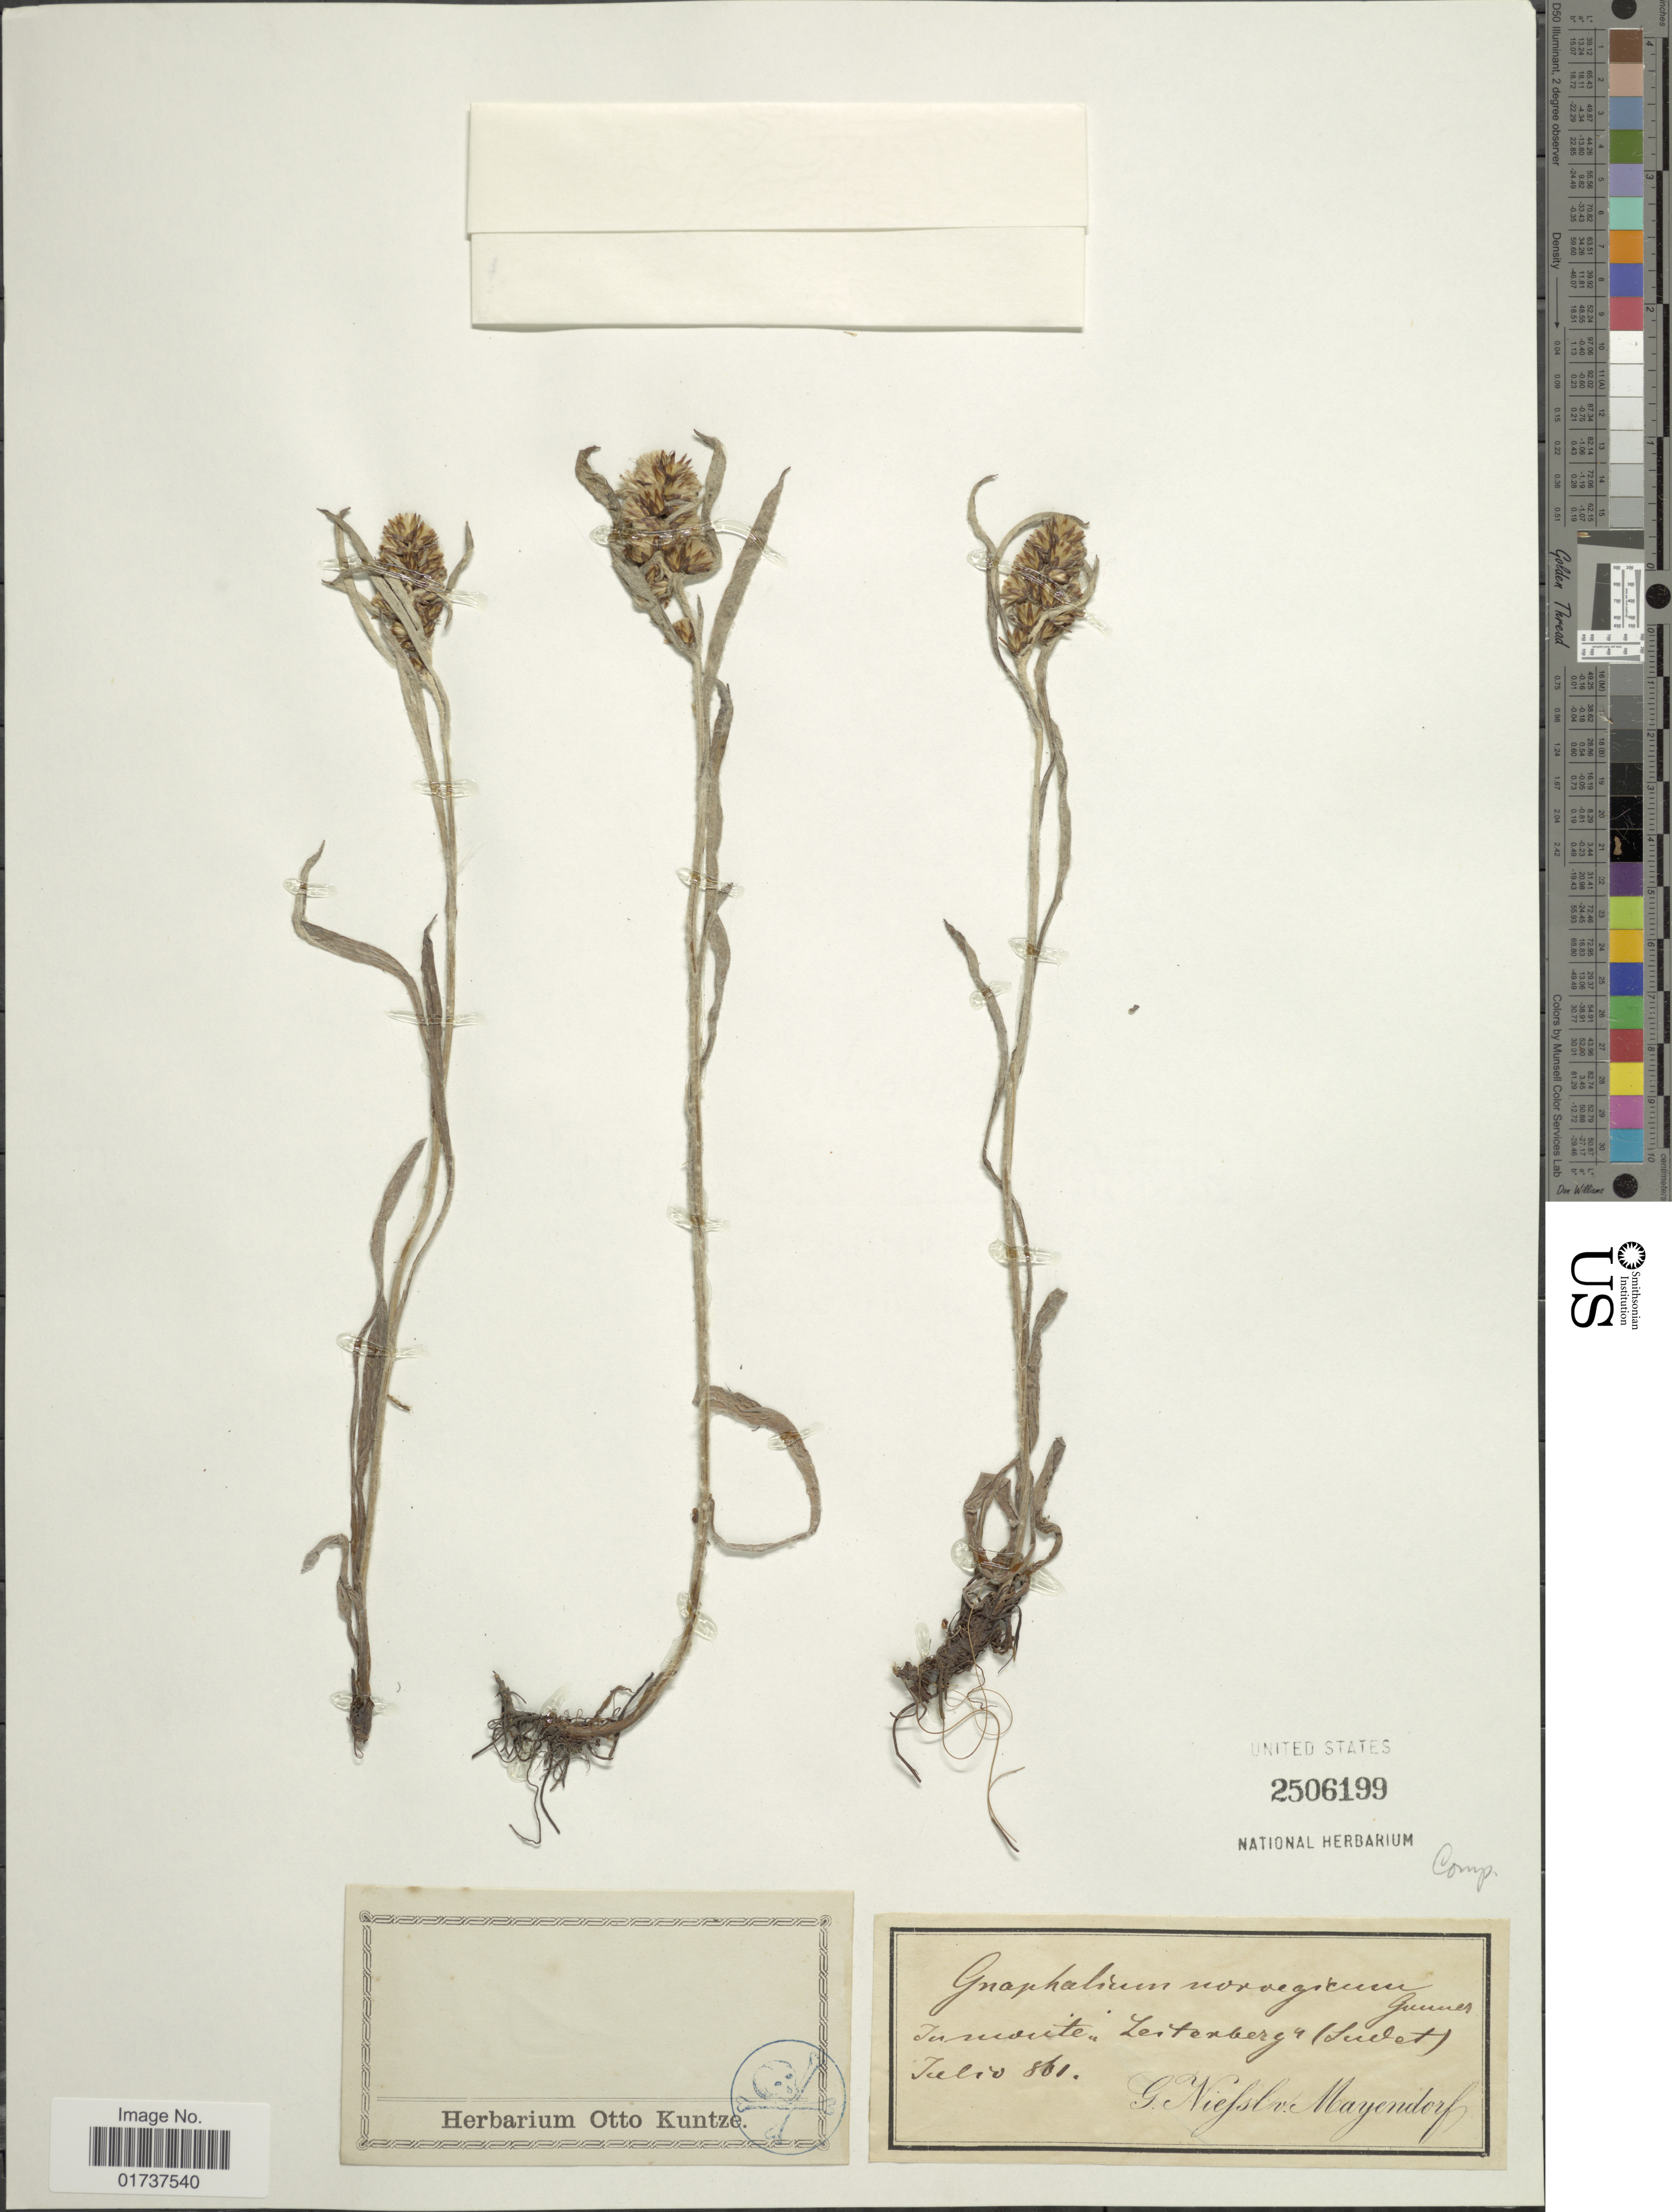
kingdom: Plantae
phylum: Tracheophyta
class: Magnoliopsida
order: Asterales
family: Asteraceae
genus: Gnaphalium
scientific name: Gnaphalium norvegicum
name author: Gunnerus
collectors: G. Mayendorf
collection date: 1801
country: Germany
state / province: Nordrhein-Westfalen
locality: Turnoute Zeitenberg (sudett), Tielio [interpreted]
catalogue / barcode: US 2506199